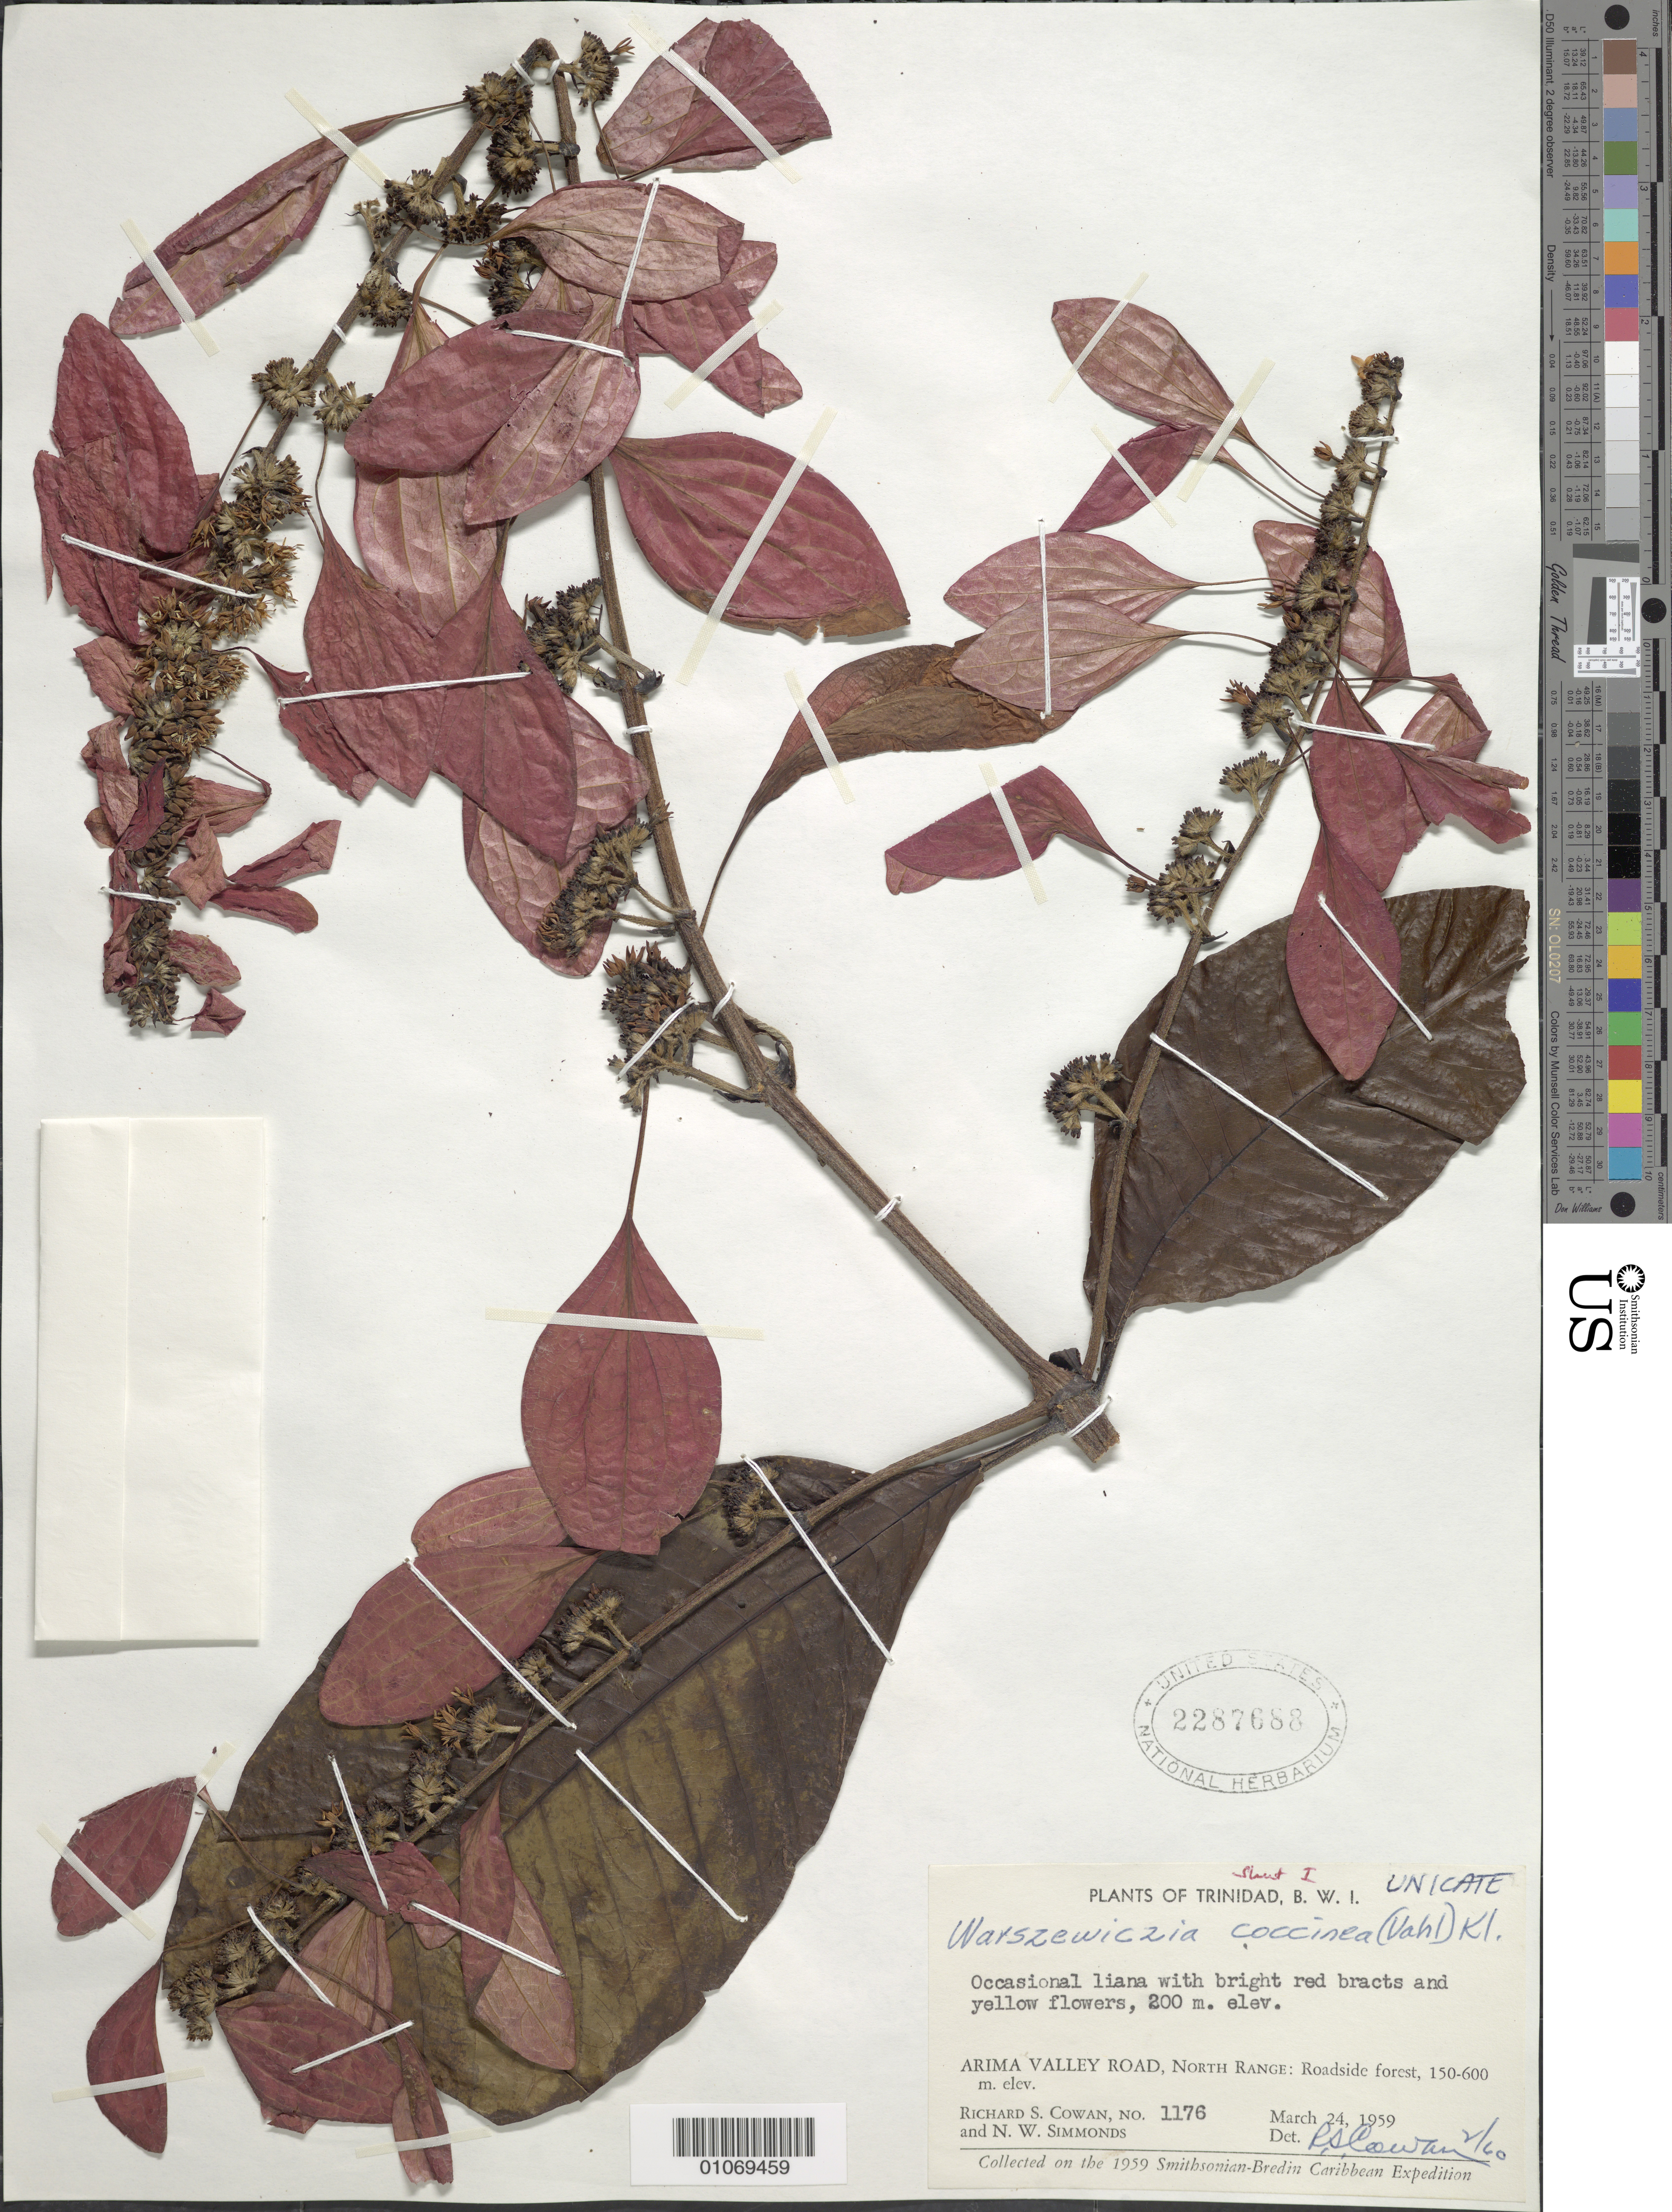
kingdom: Plantae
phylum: Tracheophyta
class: Magnoliopsida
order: Gentianales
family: Rubiaceae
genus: Warszewiczia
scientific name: Warszewiczia coccinea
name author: (Vahl) Klotzsch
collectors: R. S. Cowan & N. W. Simmonds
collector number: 1176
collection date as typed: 24 Mar 1959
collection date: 1959-03-24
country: Trinidad and Tobago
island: Trinidad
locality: Arima Valley Road, North Range. Roadside forest.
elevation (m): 200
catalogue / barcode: US 2287688